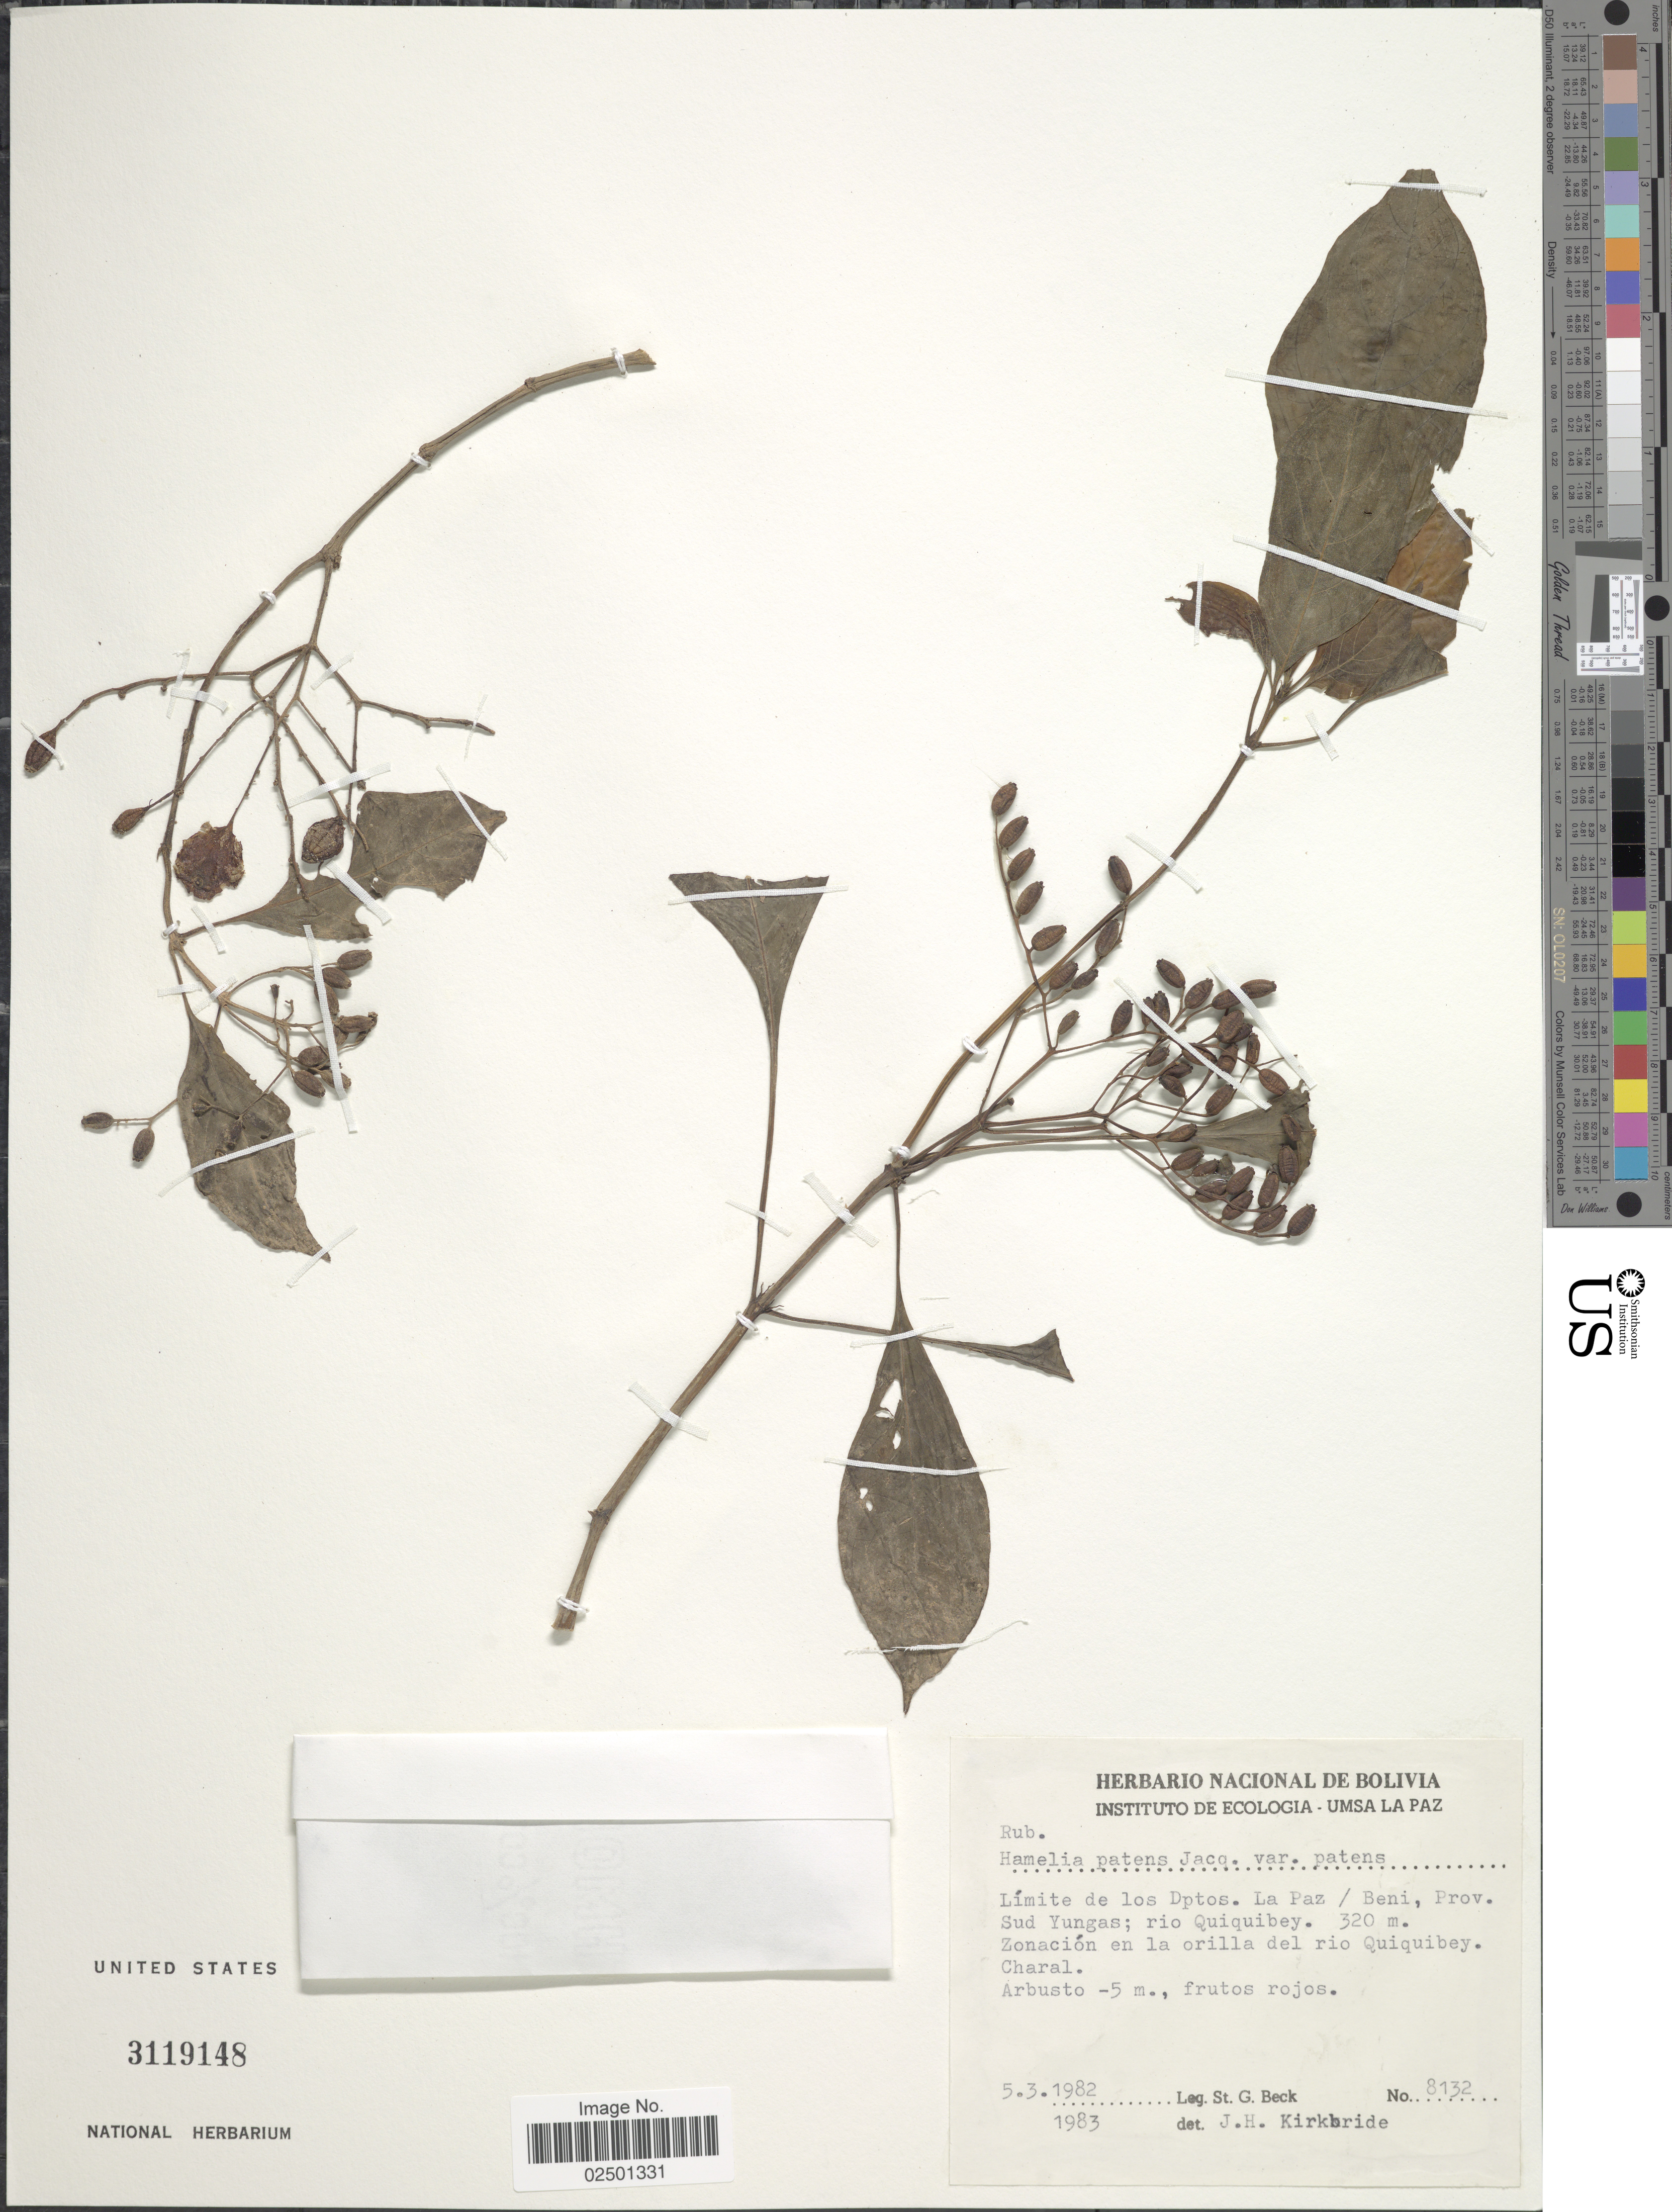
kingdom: Plantae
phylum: Tracheophyta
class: Magnoliopsida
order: Gentianales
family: Rubiaceae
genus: Hamelia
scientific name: Hamelia patens var. patens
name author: Jacq.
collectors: S. G. Beck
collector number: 8132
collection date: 1982-03-05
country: Bolivia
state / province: La Paz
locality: Limite de Los Dptos. La Paz/Beni, Prov. Sud Yungas; rio Quiquibey.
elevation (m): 320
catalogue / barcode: US 3119148